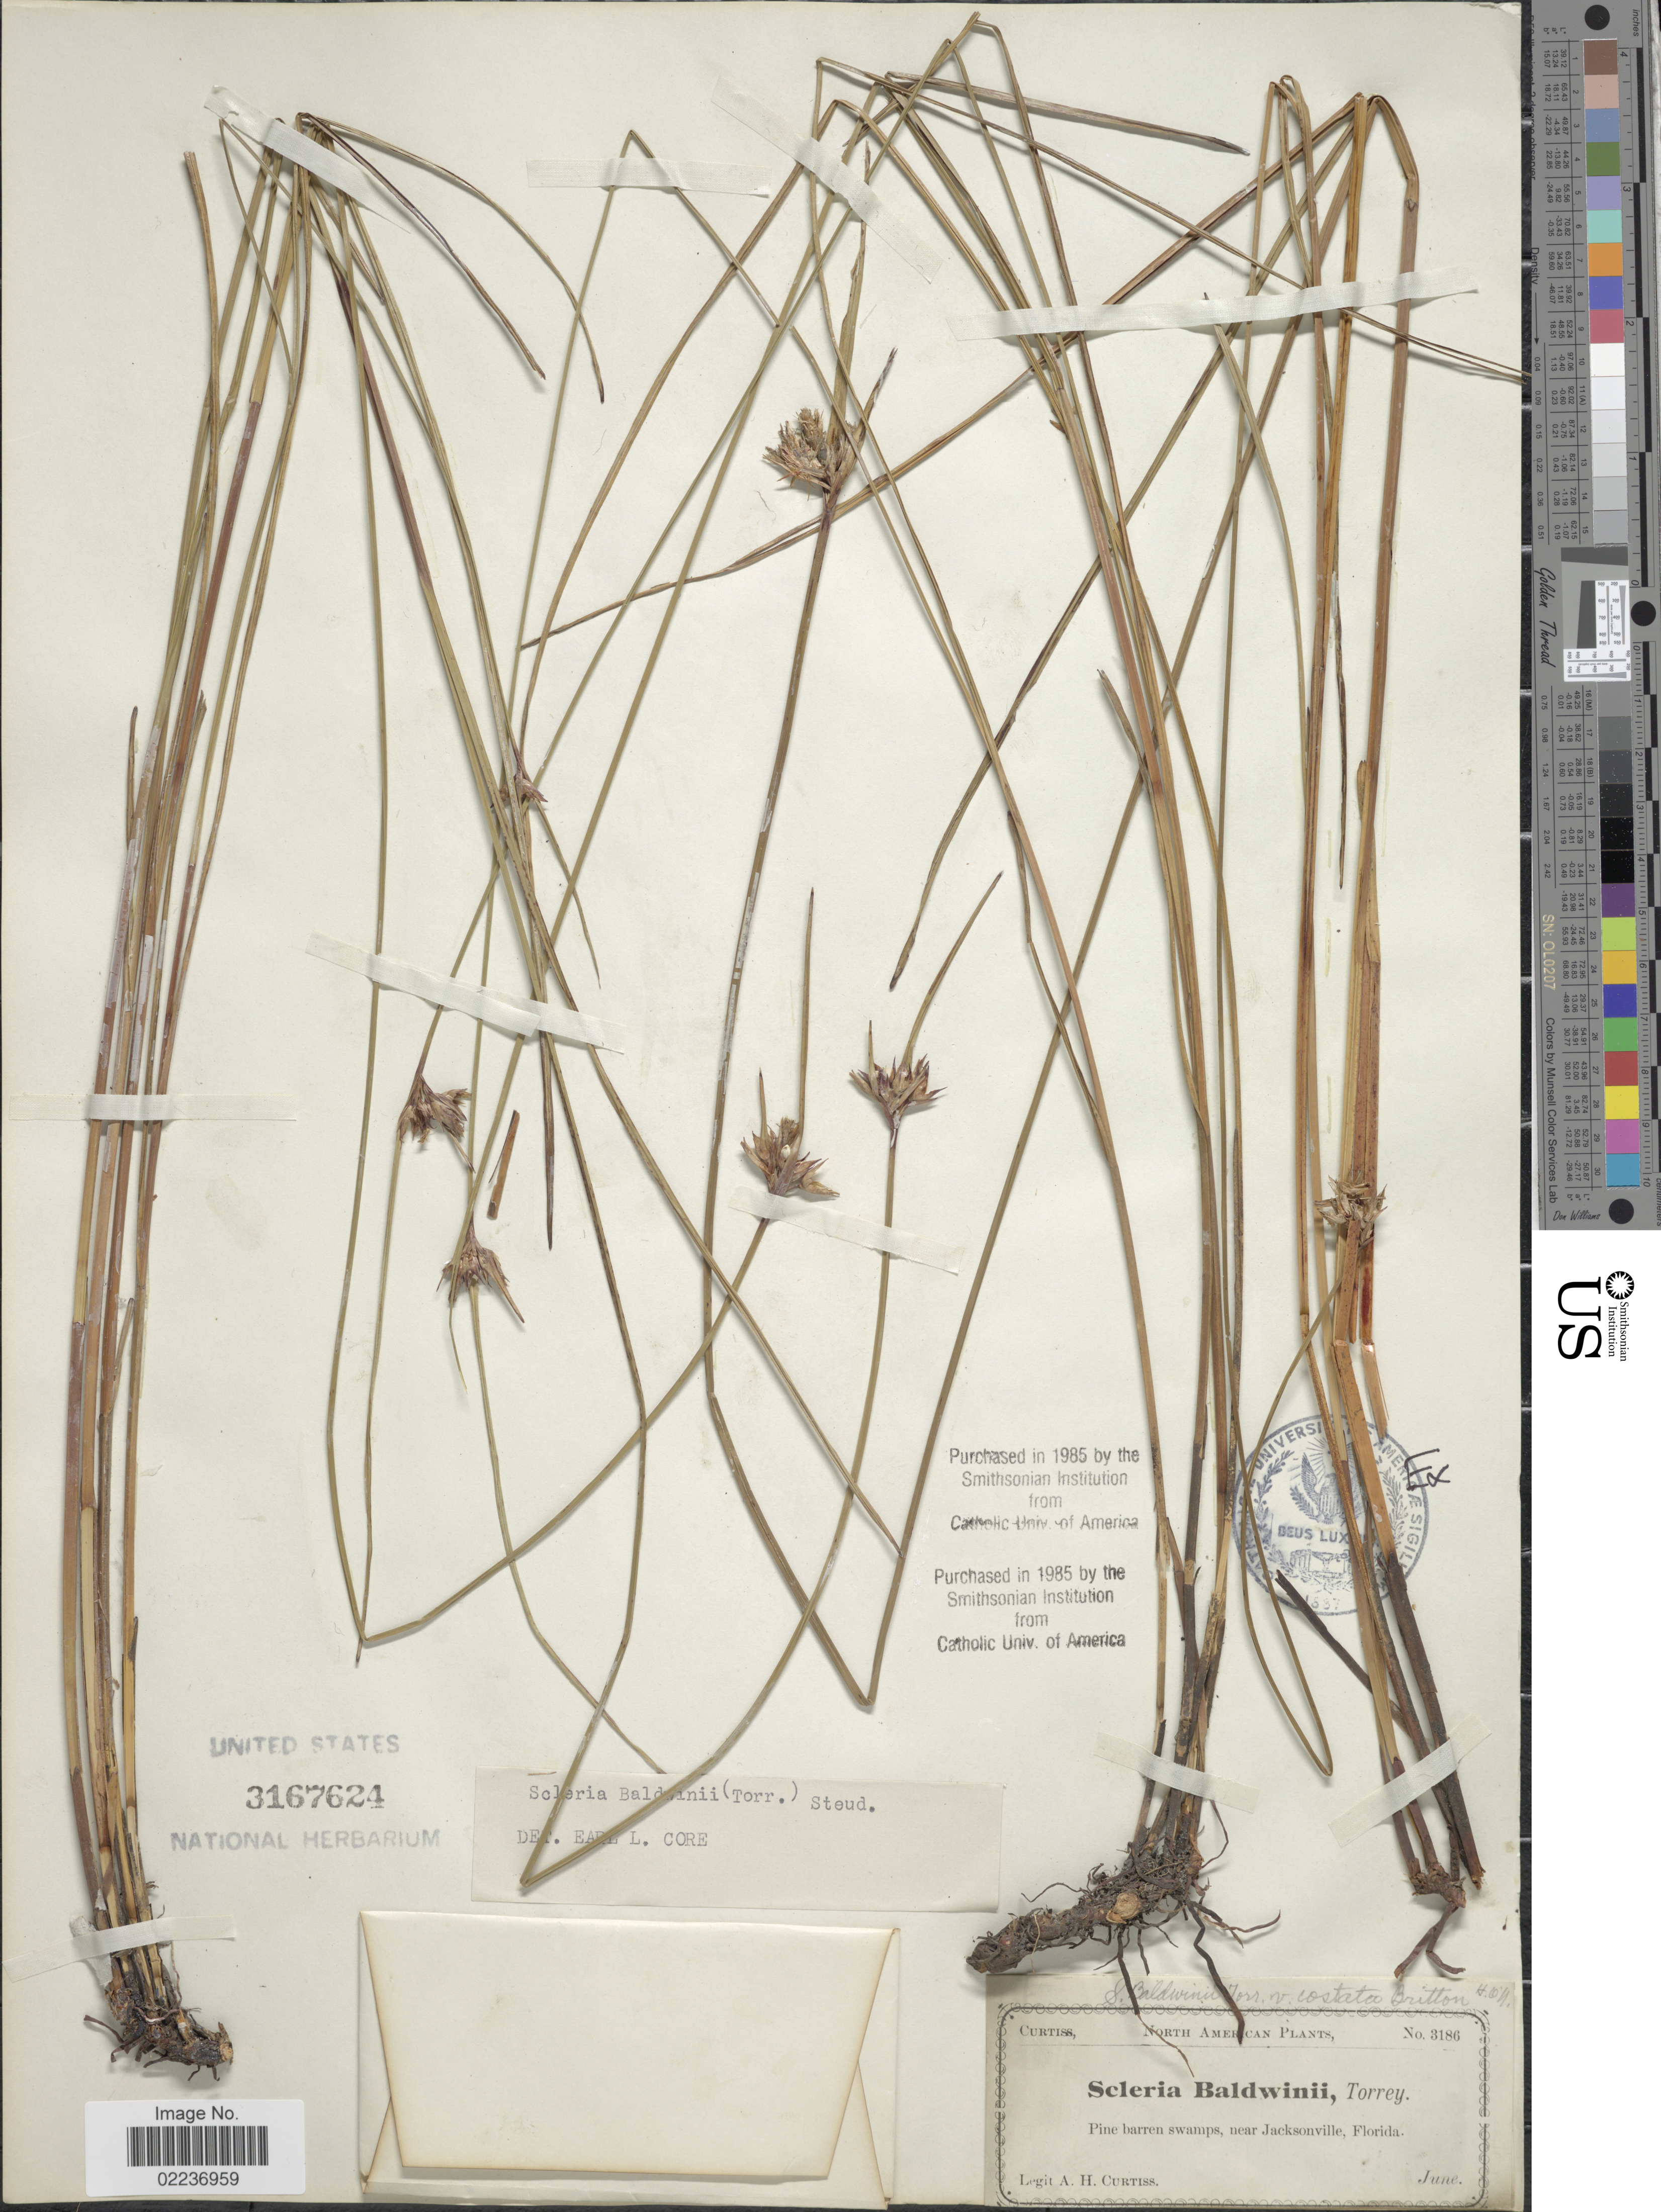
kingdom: Plantae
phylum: Tracheophyta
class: Liliopsida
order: Poales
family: Cyperaceae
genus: Scleria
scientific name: Scleria baldwinii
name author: (Torr.) Steud.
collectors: A. H. Curtiss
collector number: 3186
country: United States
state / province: Florida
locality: Pine barren swamps, near Jacksonville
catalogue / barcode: US 3167624